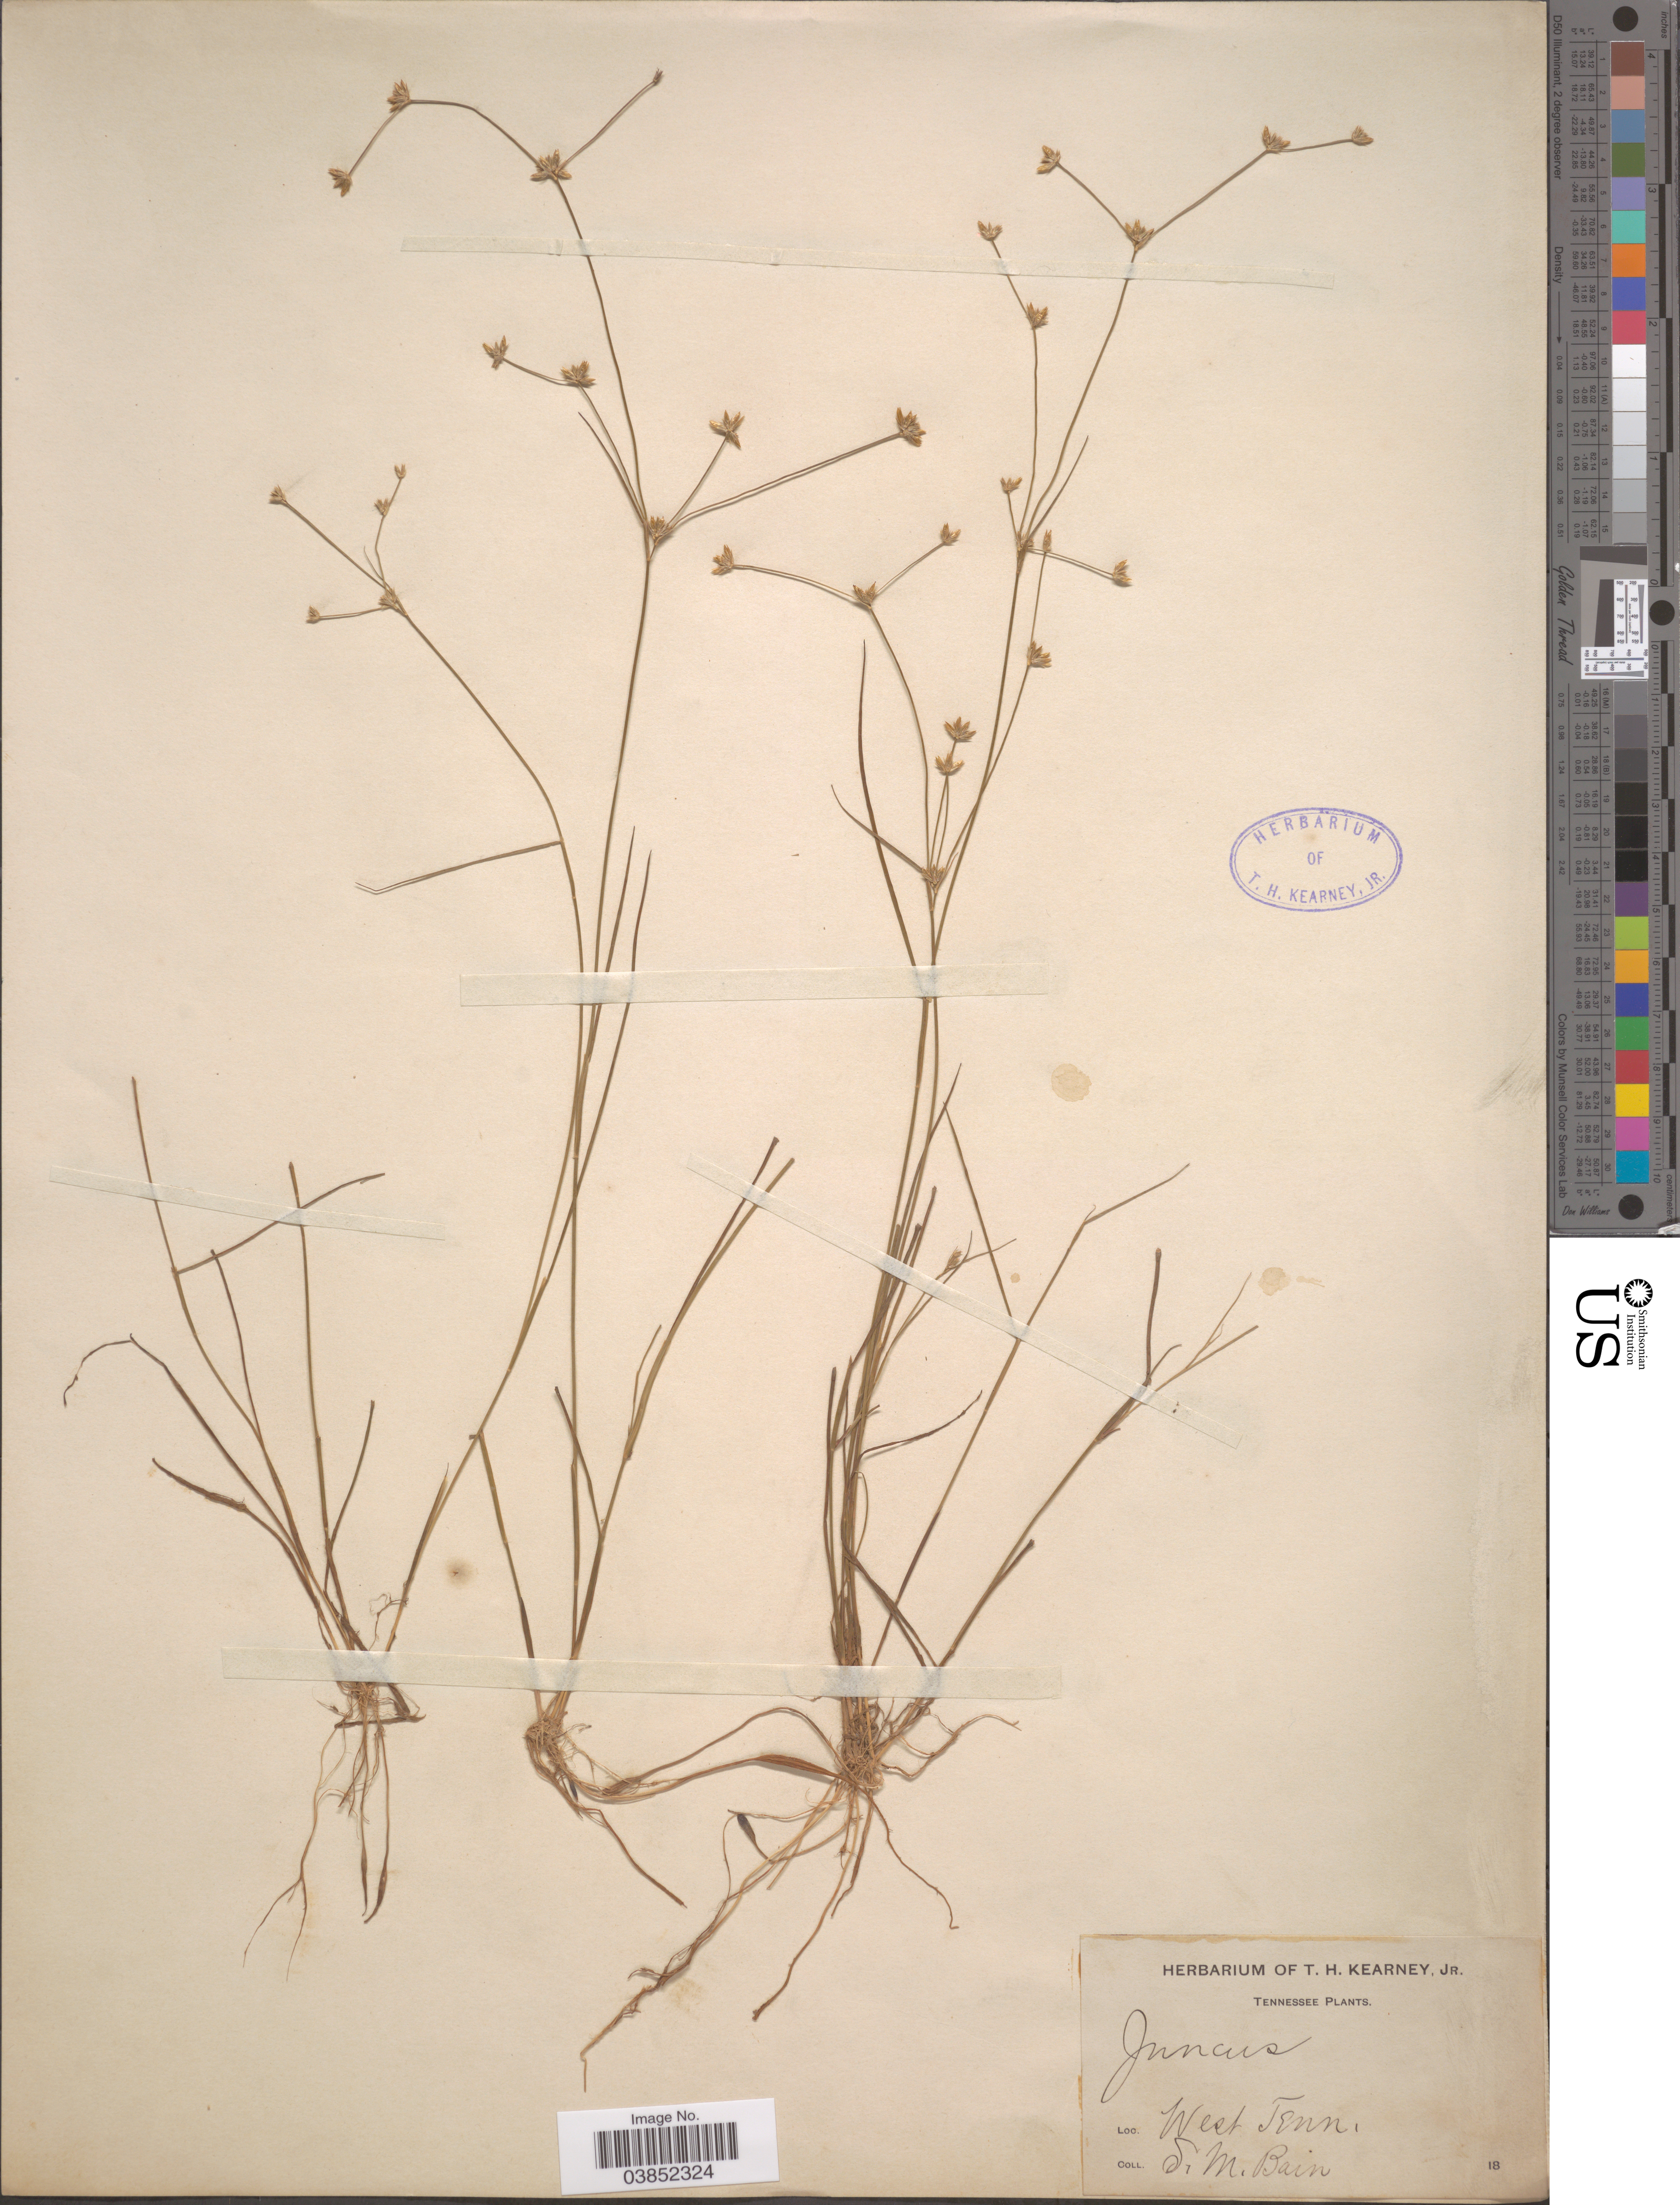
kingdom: Plantae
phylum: Tracheophyta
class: Liliopsida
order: Poales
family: Juncaceae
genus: Juncus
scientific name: Juncus diffusissimus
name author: Buckley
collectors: S. M. Bain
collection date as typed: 18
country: United States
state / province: Tennessee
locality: West Tenn.